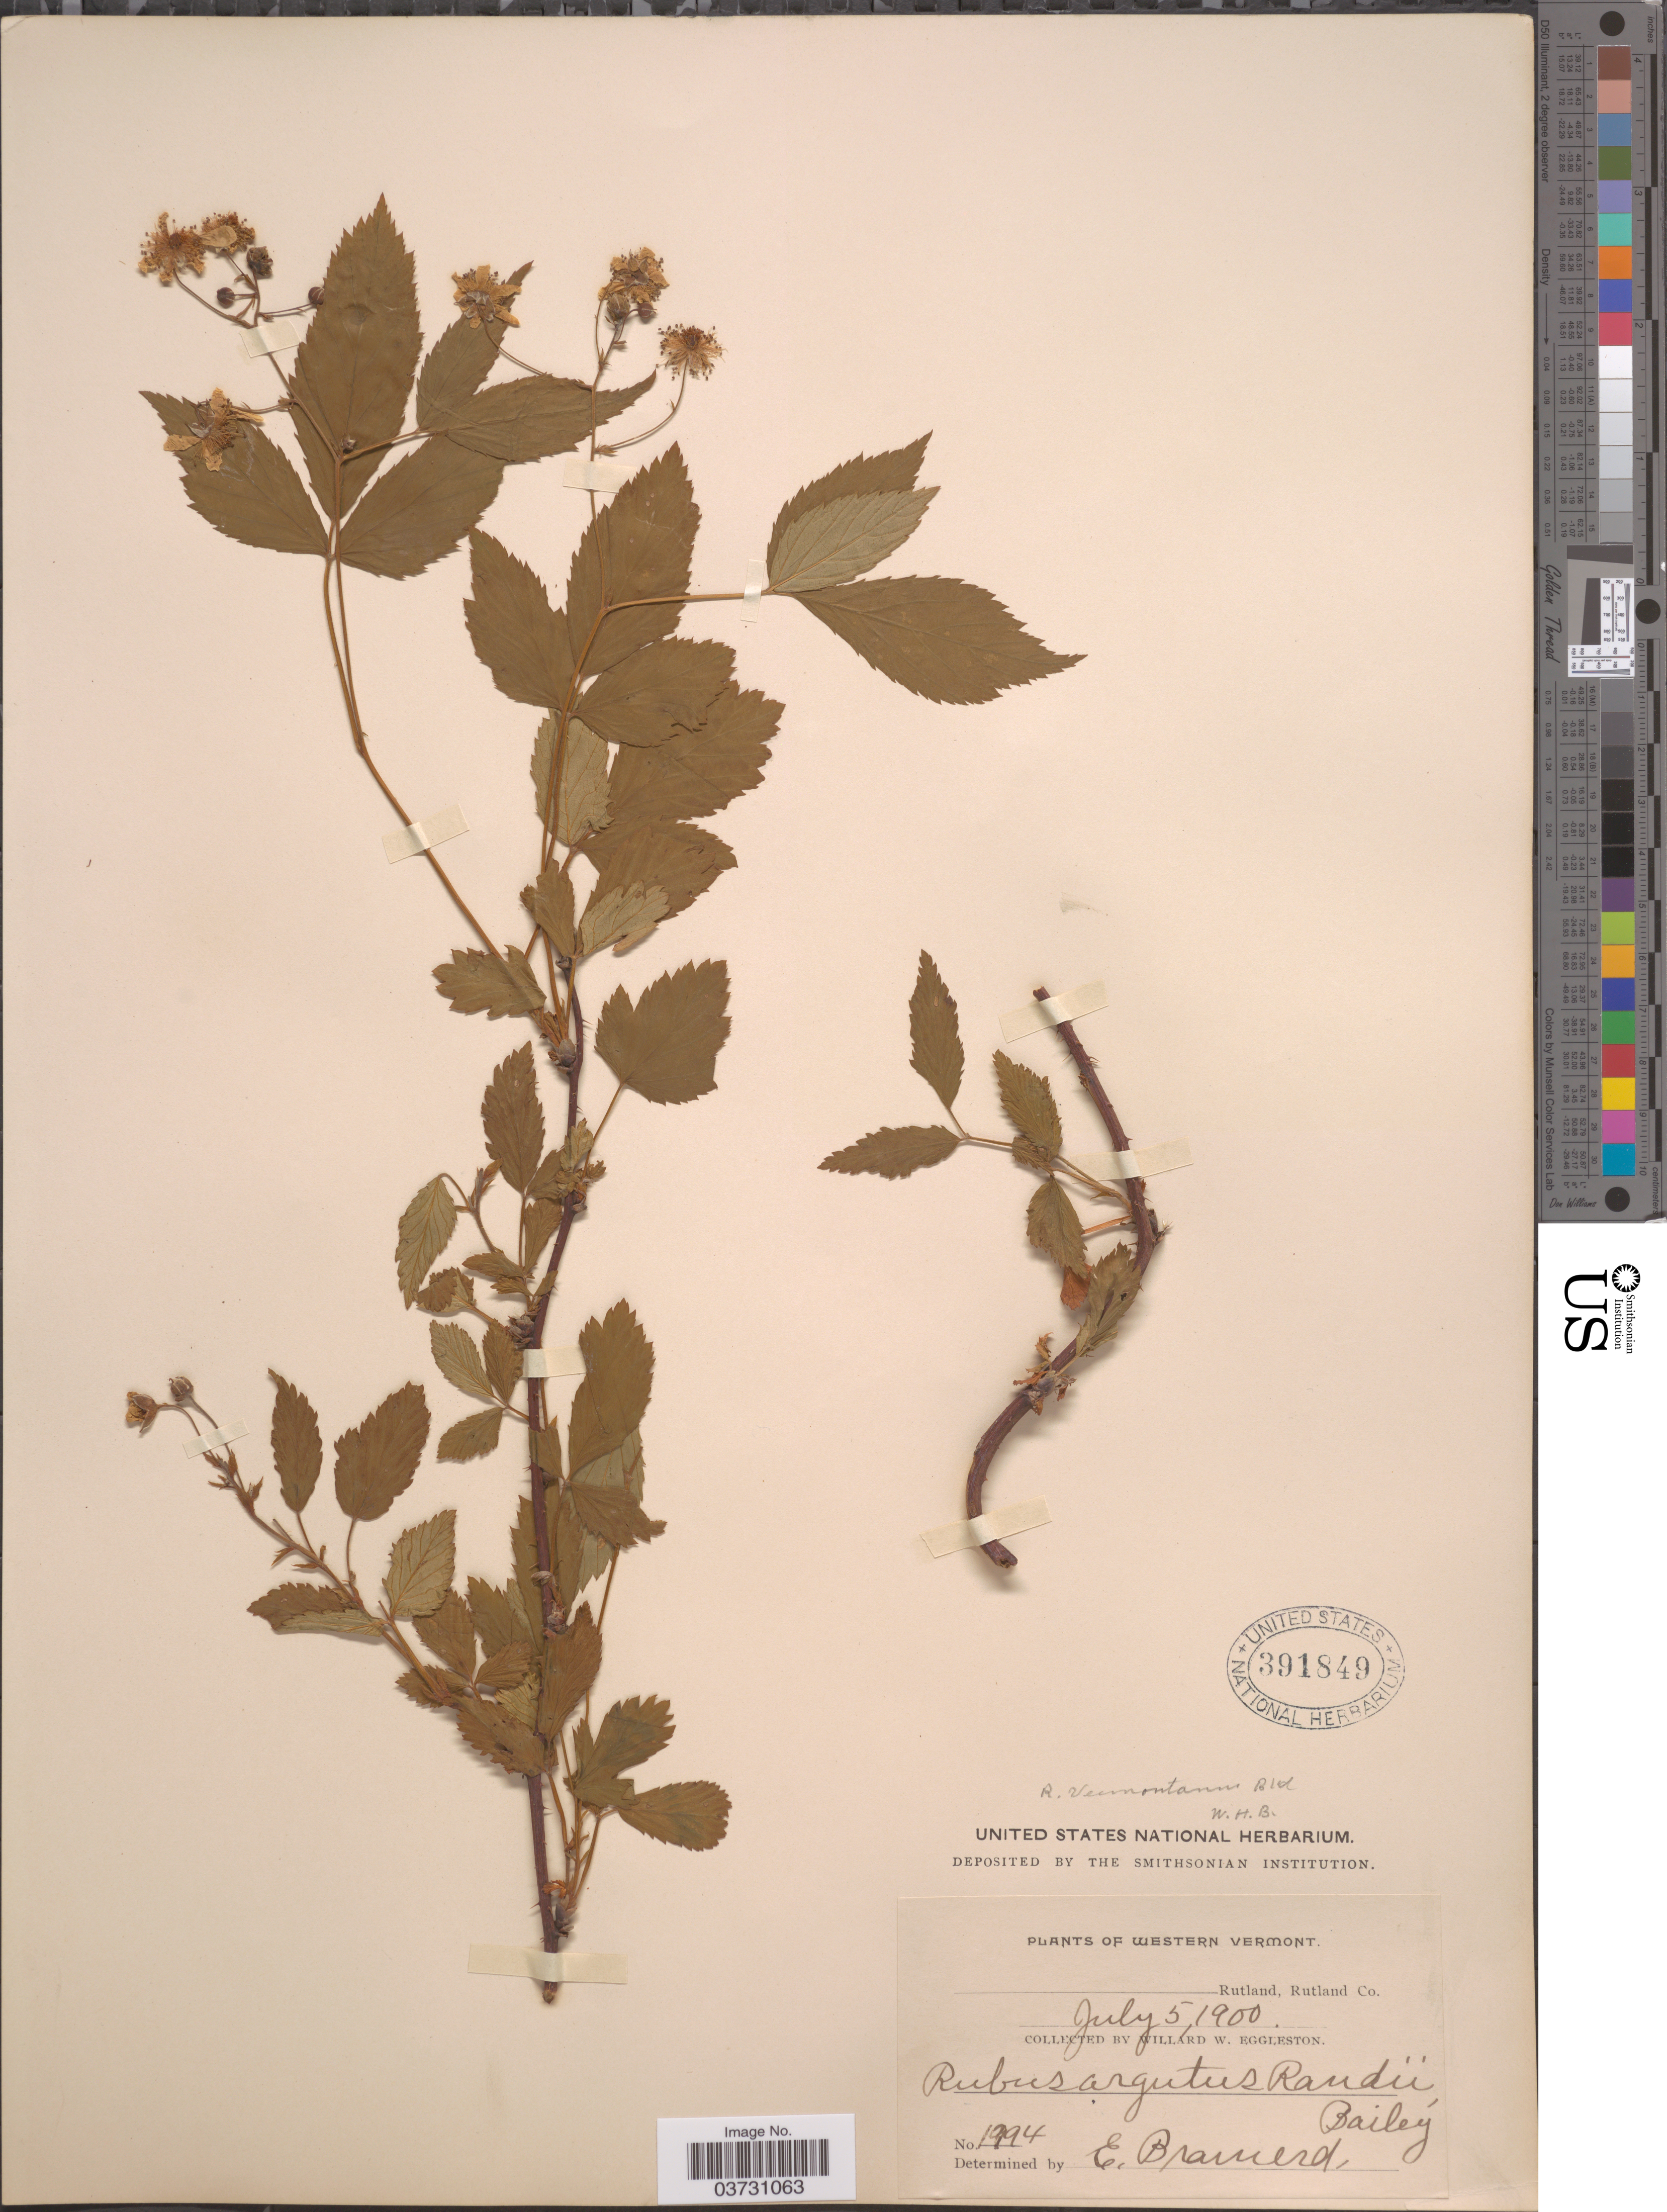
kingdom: Plantae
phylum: Tracheophyta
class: Magnoliopsida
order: Rosales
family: Rosaceae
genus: Rubus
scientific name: Rubus randii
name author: (L.H. Bailey) Rydb.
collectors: W. W. Eggleston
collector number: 1994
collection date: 1900-07-05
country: United States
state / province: Vermont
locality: Western Vermont. Rutland, Rutland Co.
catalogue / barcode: US 391849